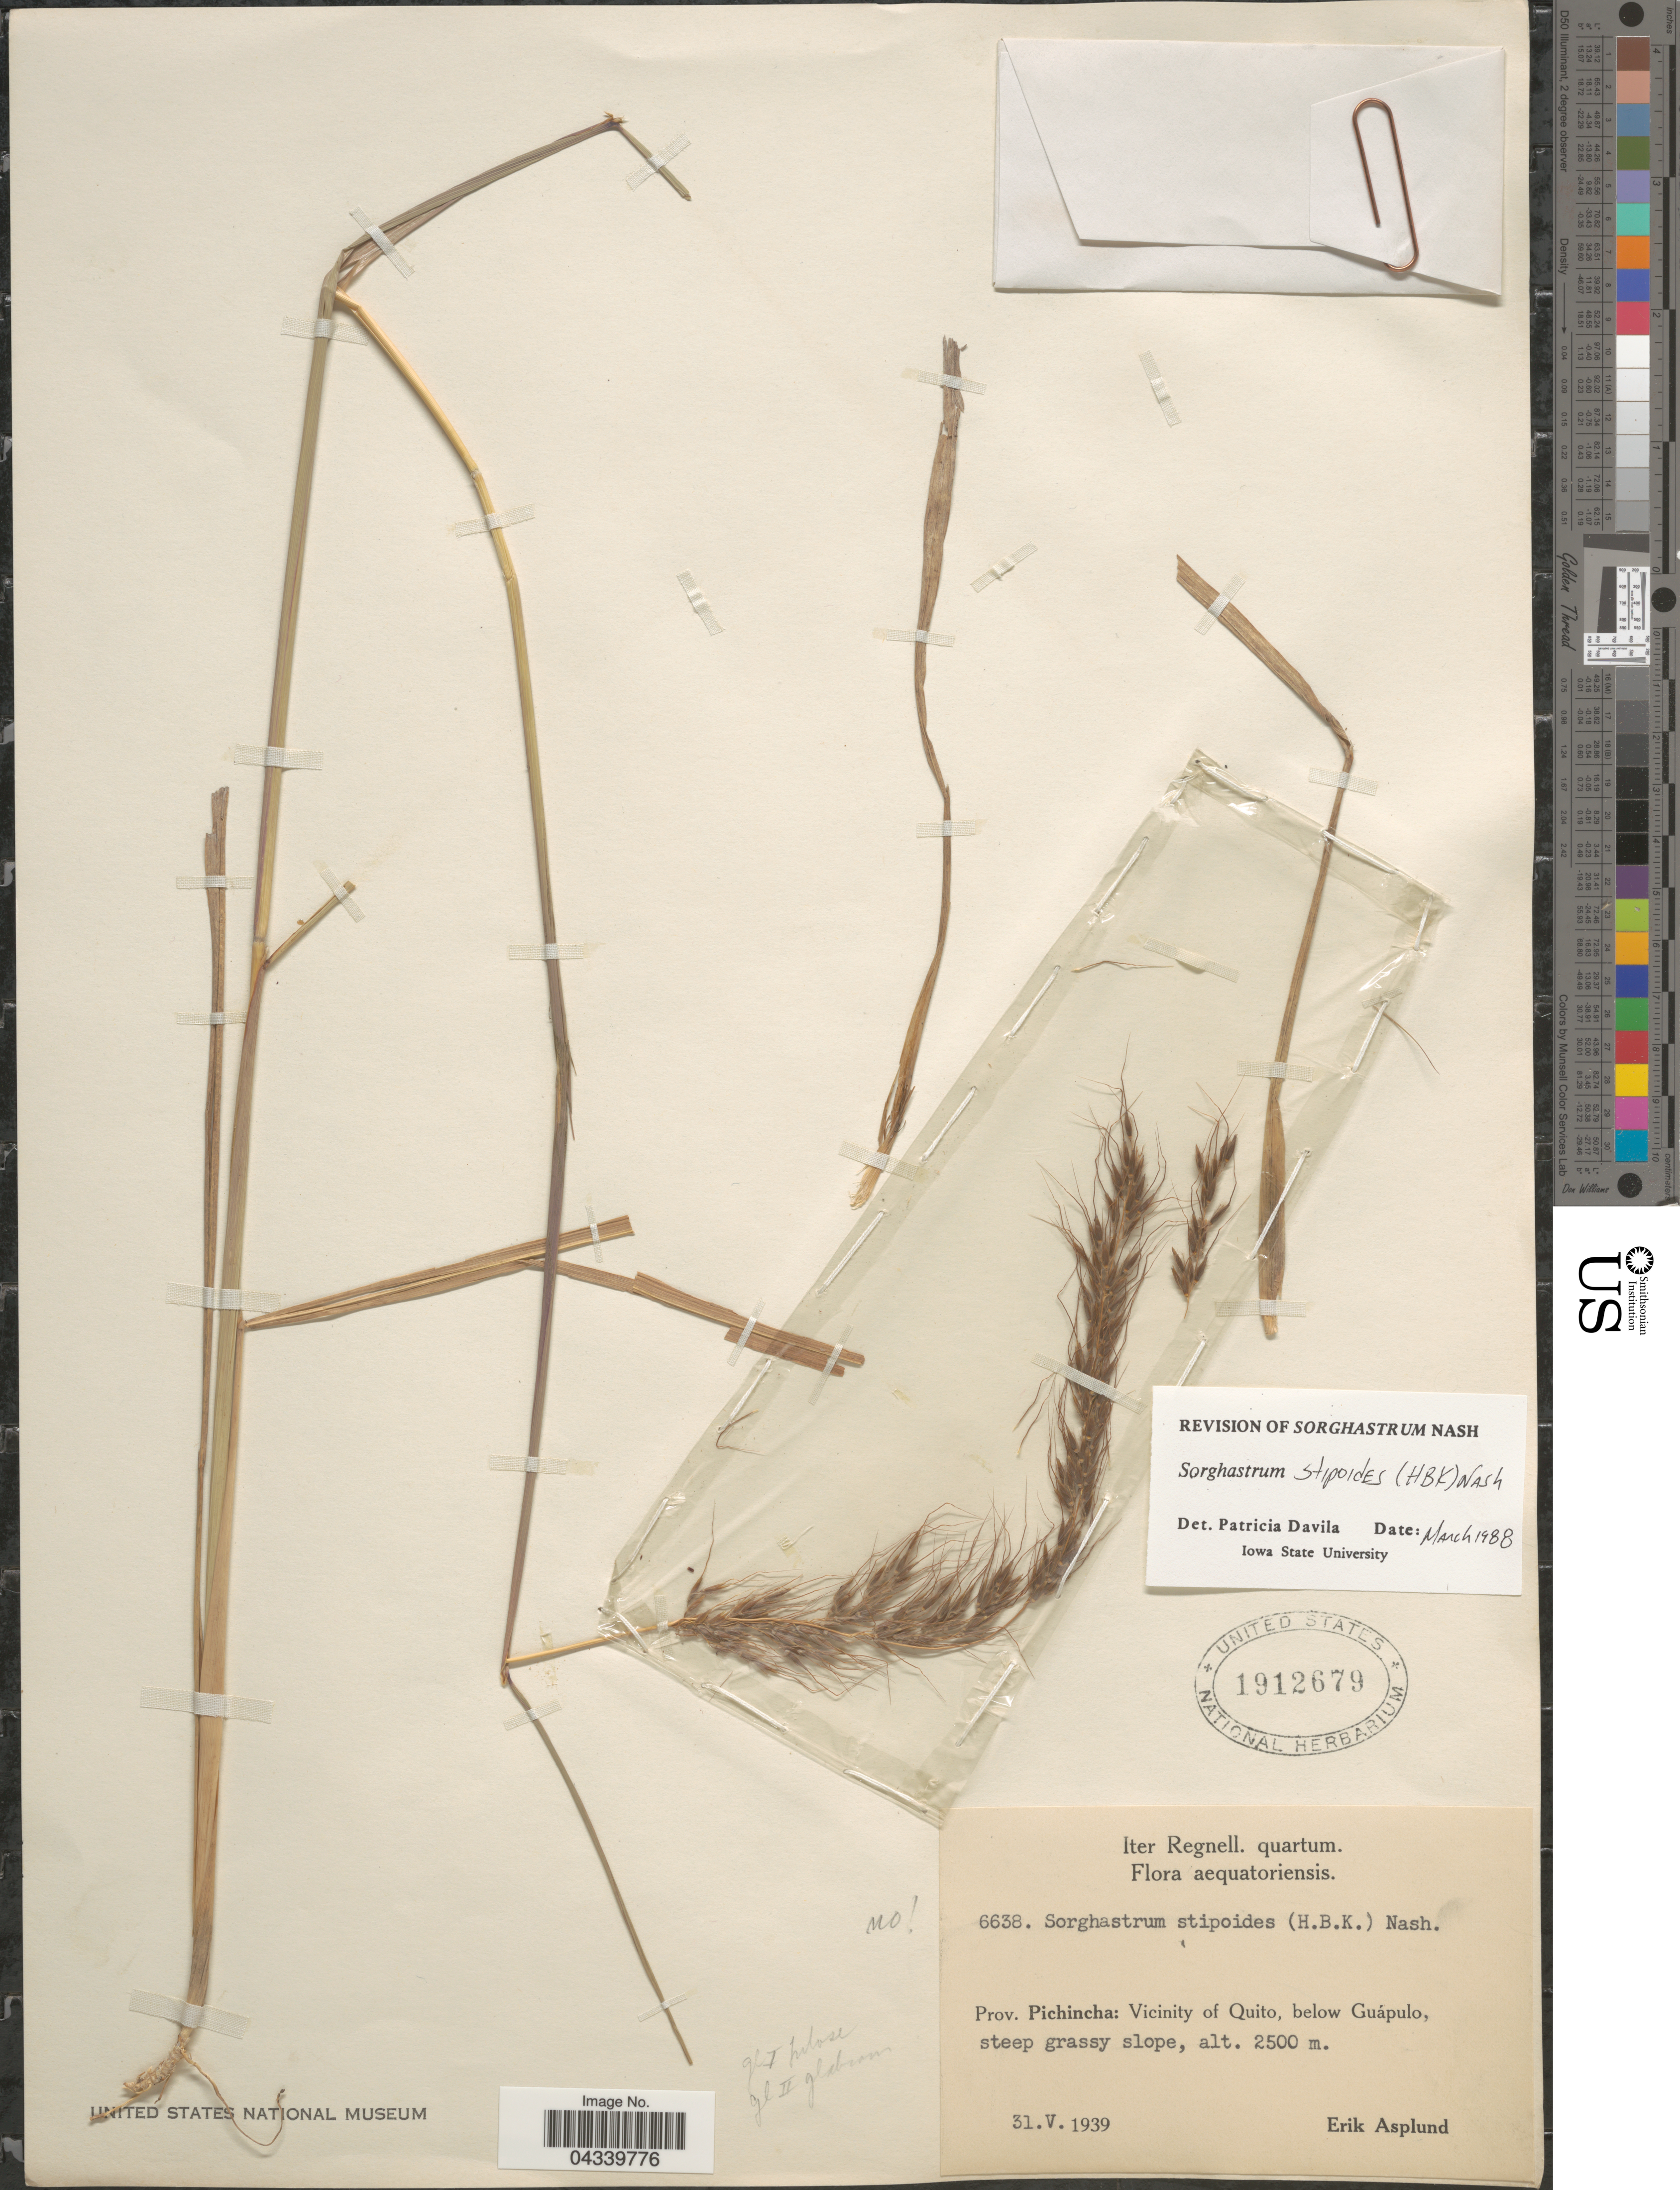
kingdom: Plantae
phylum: Tracheophyta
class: Liliopsida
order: Poales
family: Poaceae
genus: Sorghastrum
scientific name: Sorghastrum stipoides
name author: (Kunth) Nash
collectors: E. Asplund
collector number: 6638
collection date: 1939-05-31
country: Ecuador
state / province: Pichincha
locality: Iter Regnell. quartum. Vicinity of Quito, below Guápulo, steep grassy slope.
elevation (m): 2500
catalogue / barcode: US 1912679